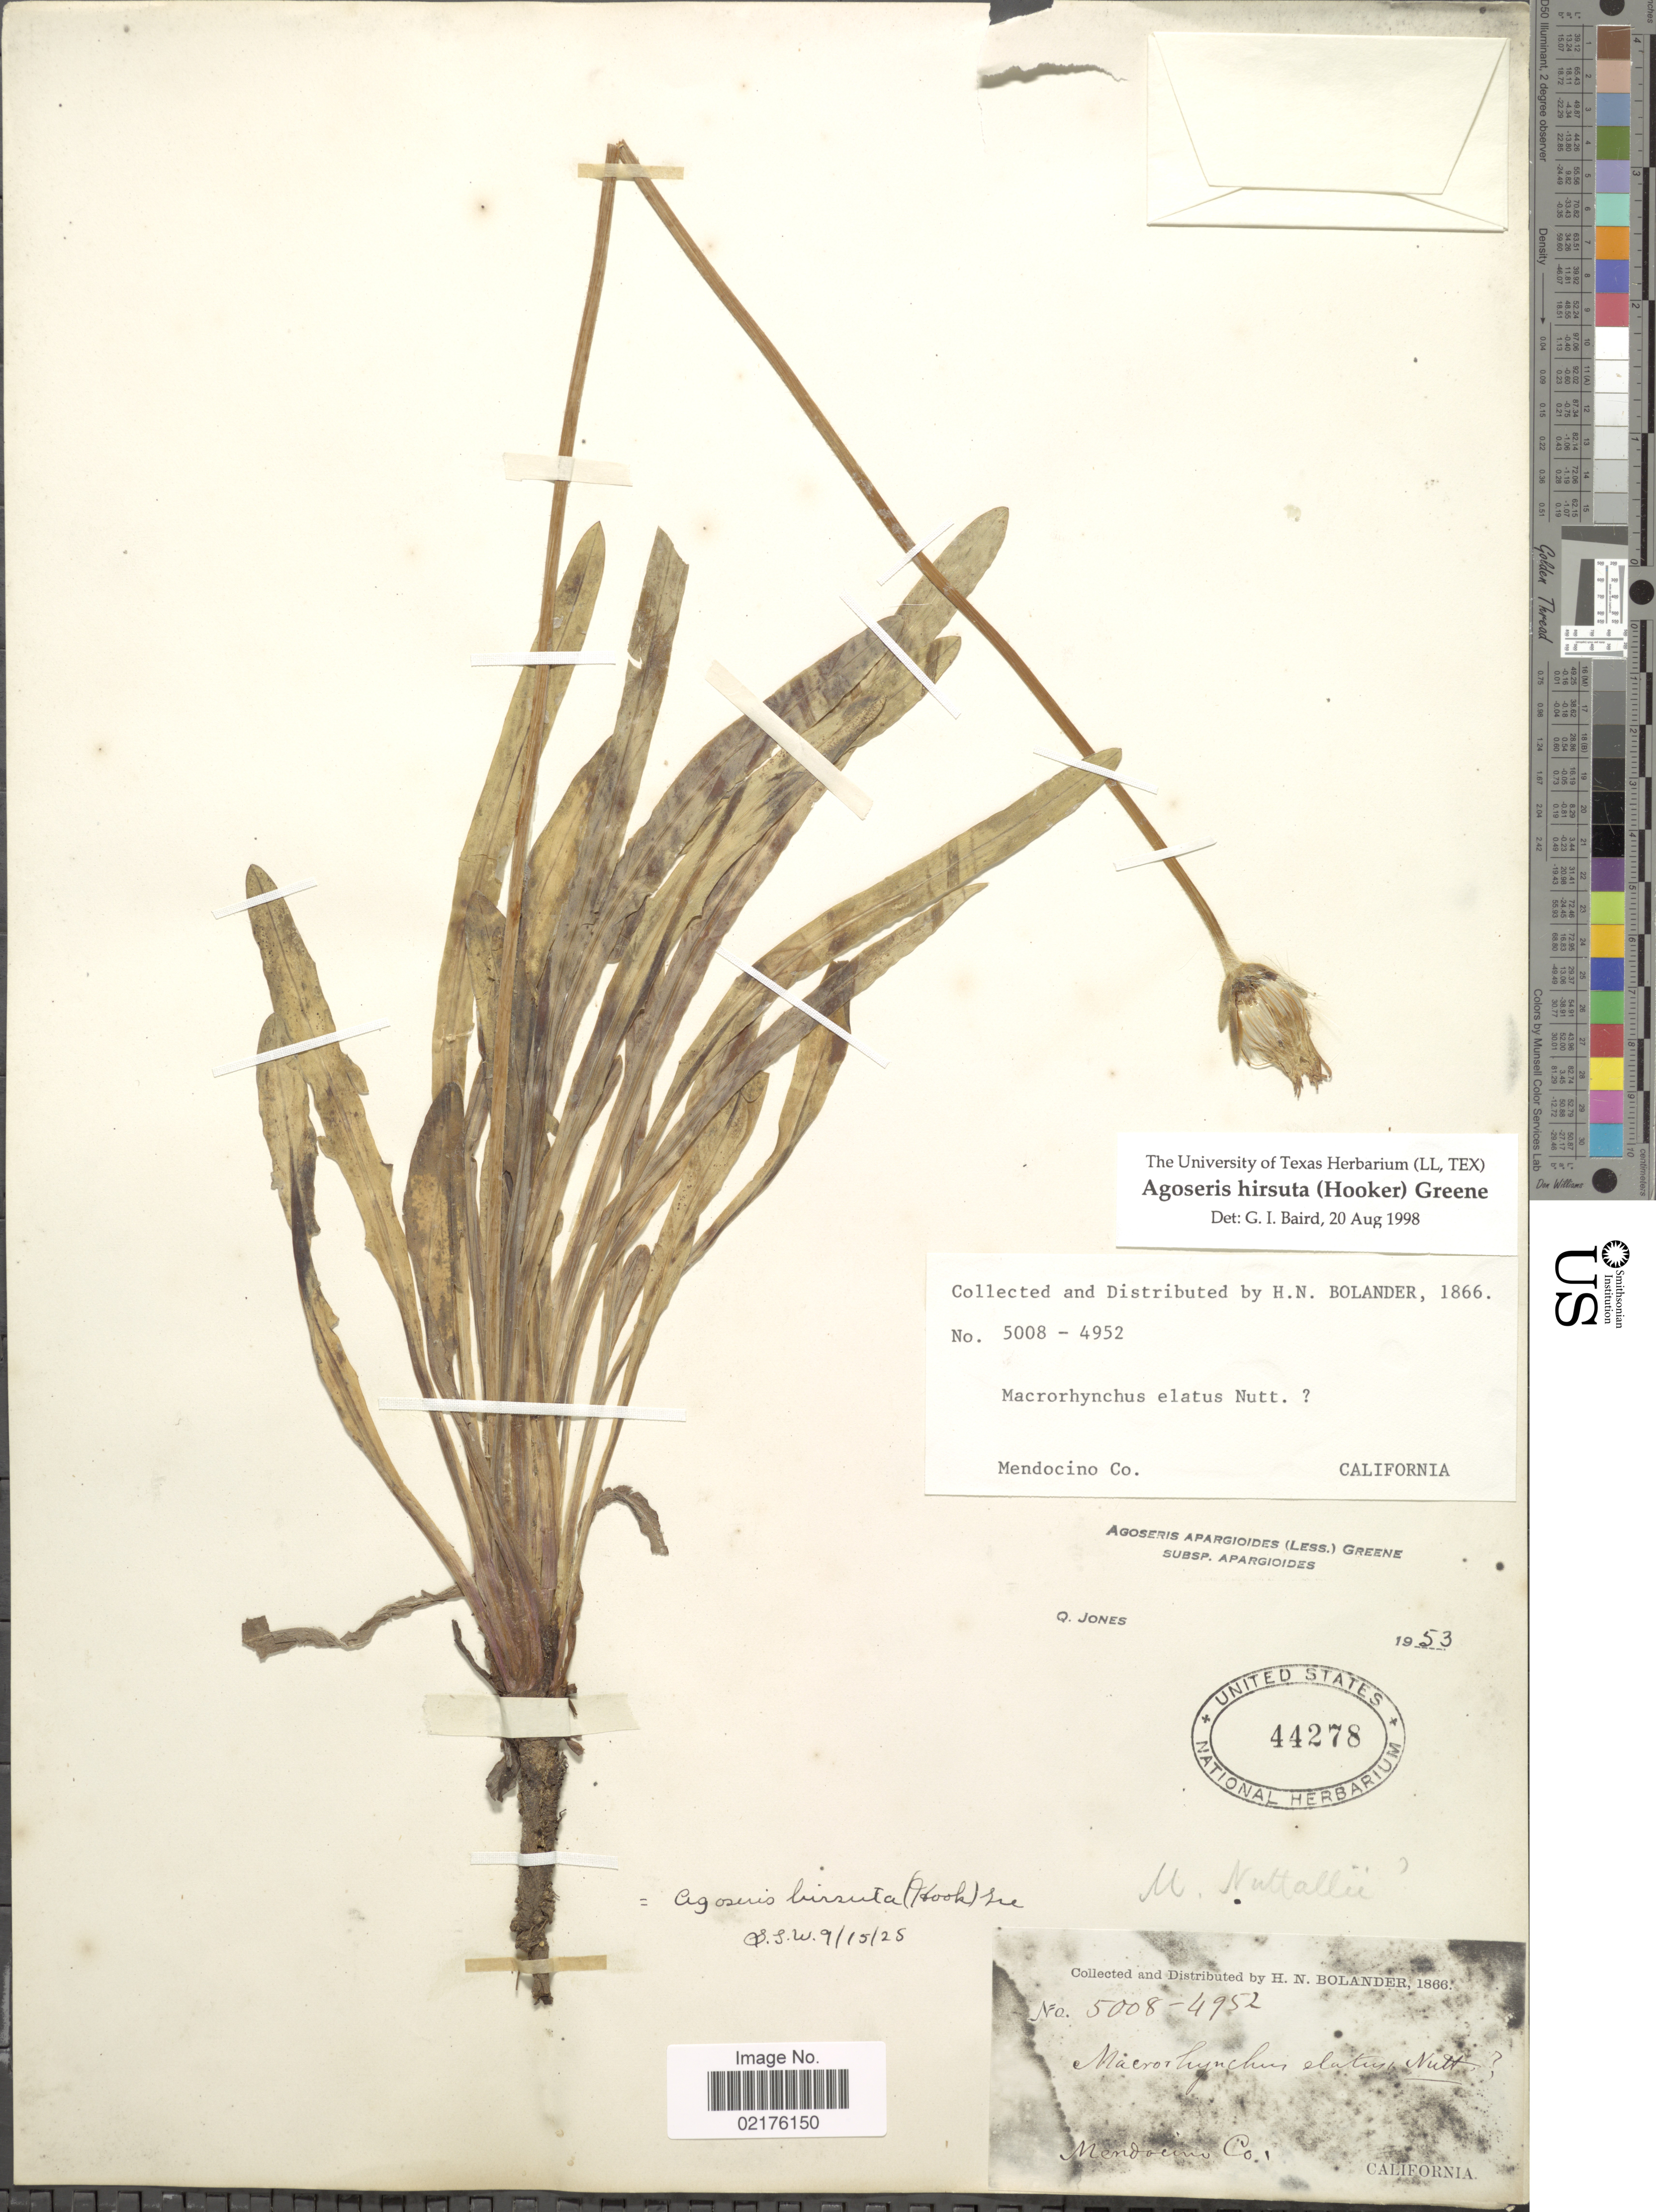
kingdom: Plantae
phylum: Tracheophyta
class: Magnoliopsida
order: Asterales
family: Asteraceae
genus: Agoseris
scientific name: Agoseris hirsuta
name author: (Hook.) Greene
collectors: H. Bolander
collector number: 5008-4952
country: United States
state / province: California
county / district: Mendocino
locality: Mendocino Co., California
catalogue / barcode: US 44278